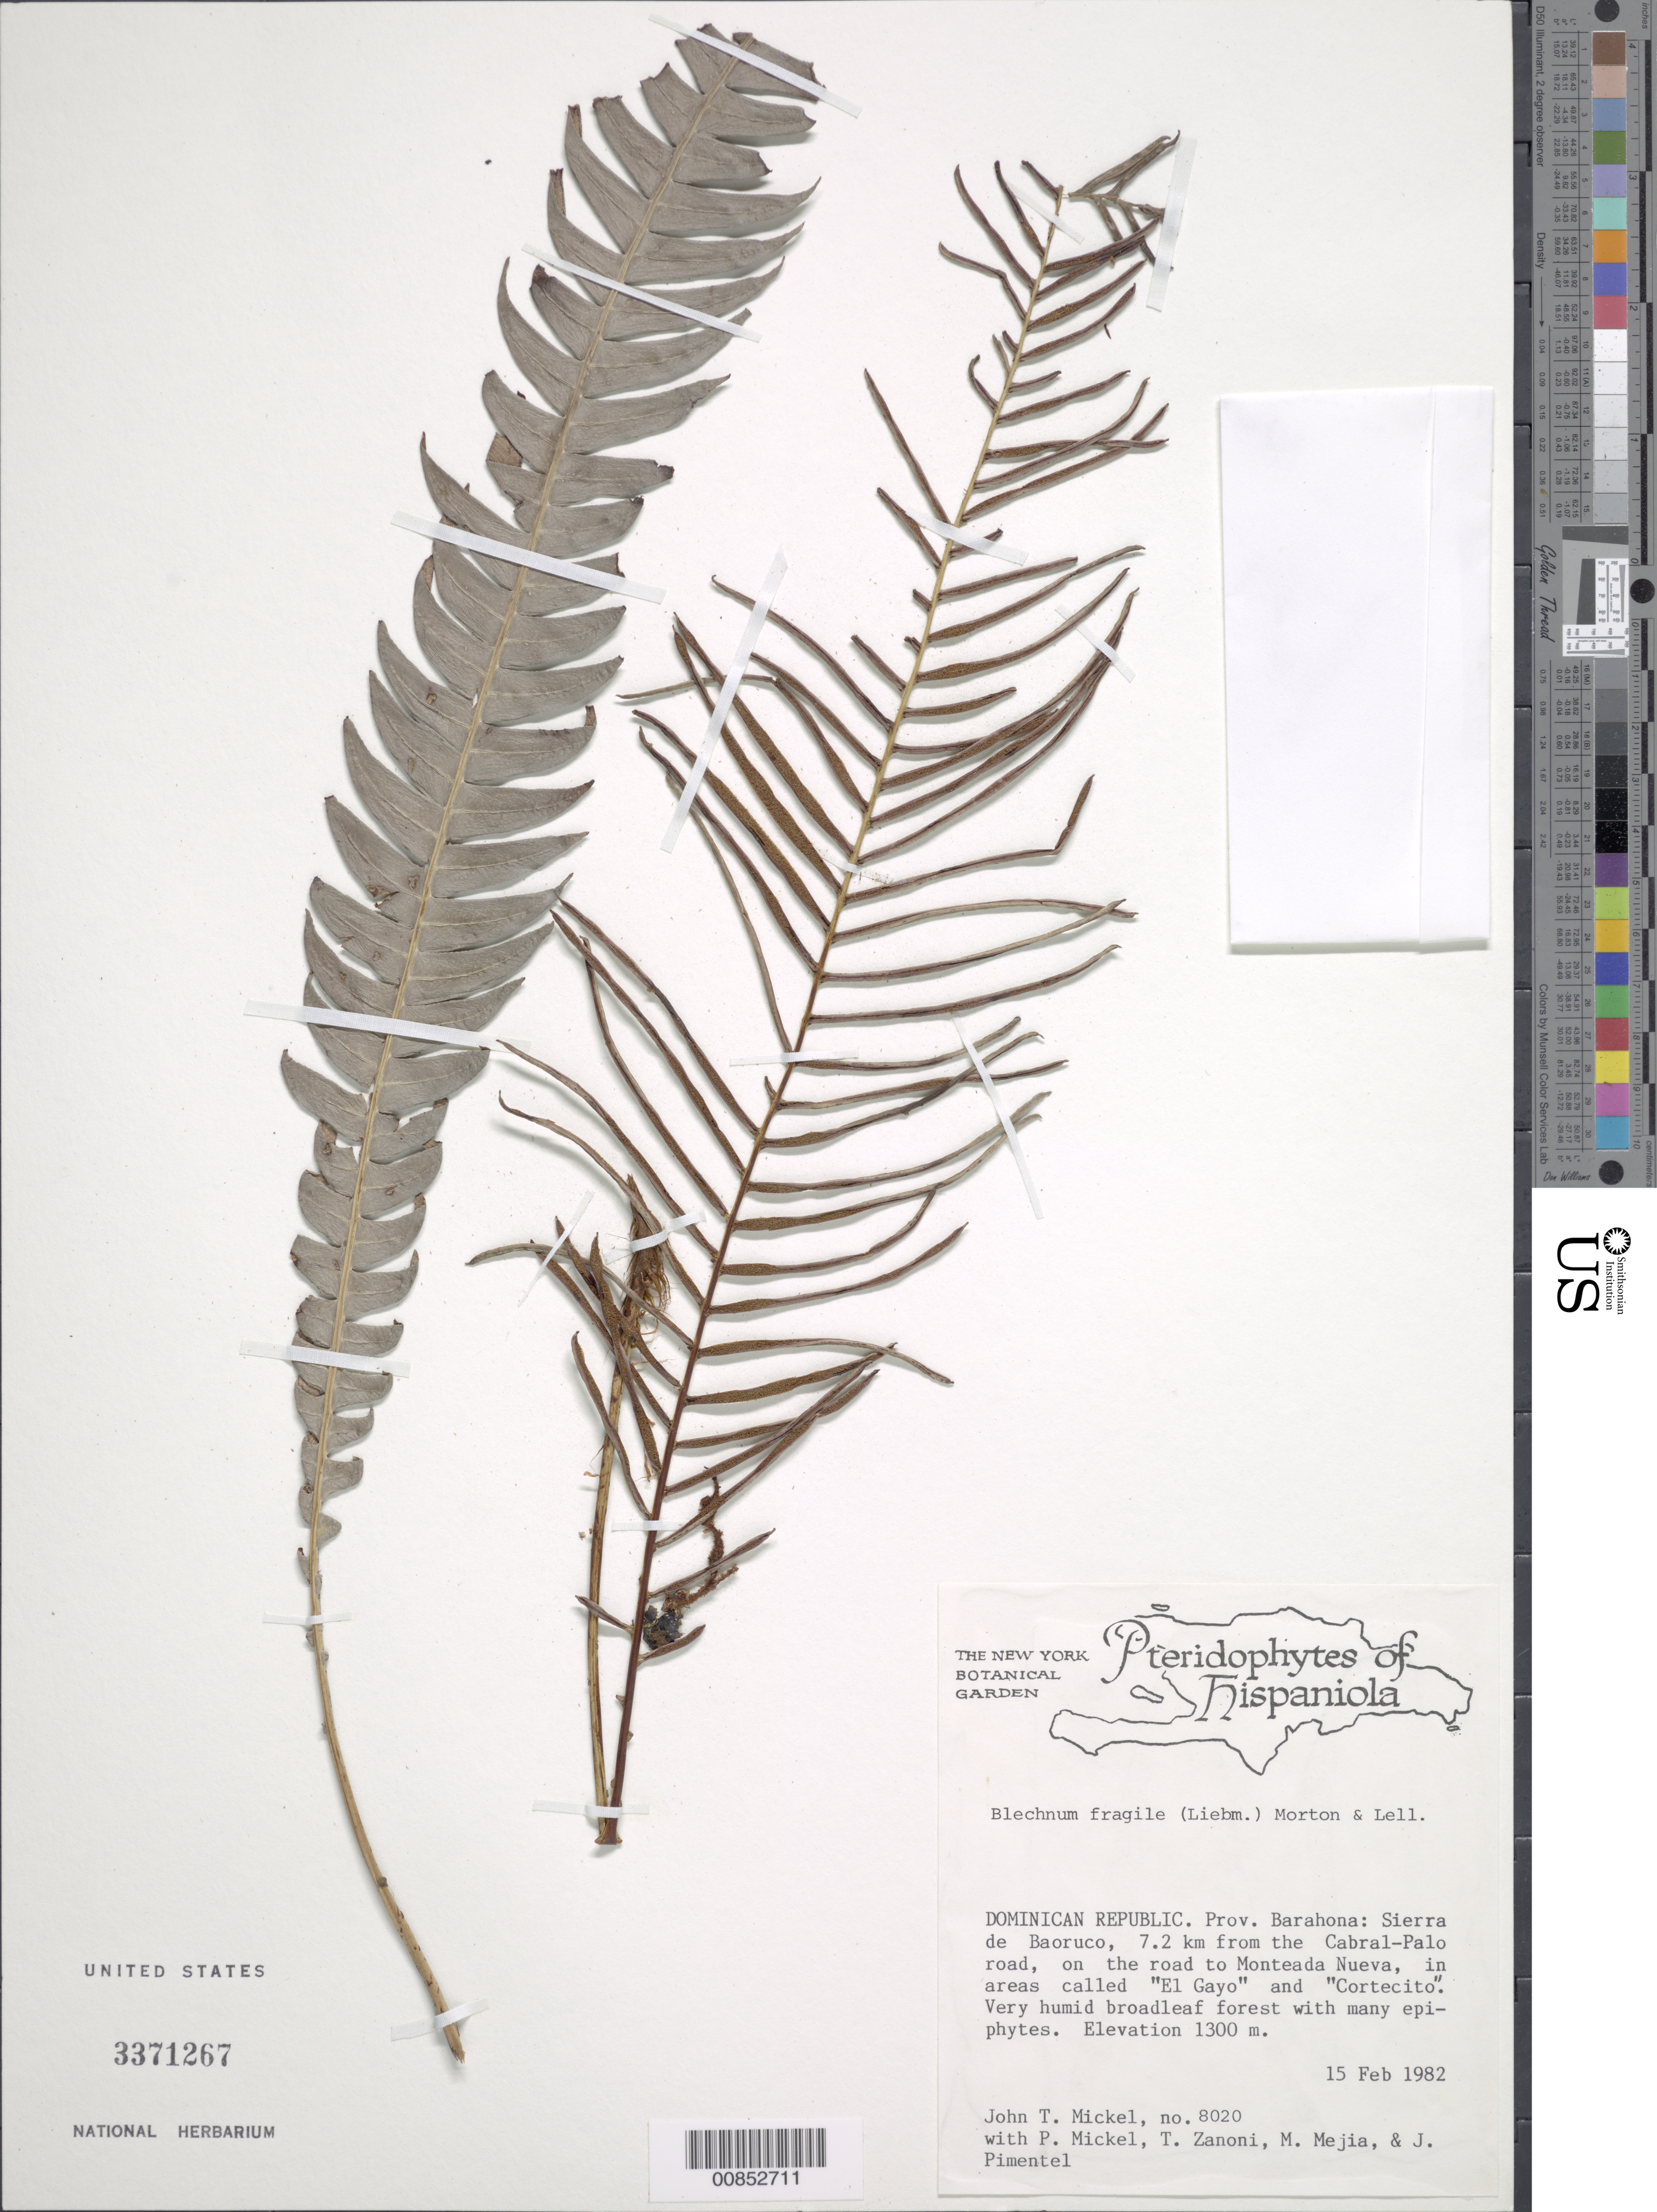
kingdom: Plantae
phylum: Tracheophyta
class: Polypodiopsida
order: Polypodiales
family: Blechnaceae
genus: Blechnum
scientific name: Blechnum fragile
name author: (Liebm.) C.V. Morton & Lellinger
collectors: J. T. Mickel, P. Mickel, T. A. Zanoni, M. Mejia & J. Pimentel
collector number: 8020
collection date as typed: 15 Feb 1982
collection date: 1982-02-15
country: Dominican Republic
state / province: Barahona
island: Hispaniola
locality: Sierra de Baoruco, 7.2 km from Cabral-Palo road, on road to Monteada Nueva, area call "El Gayo" and "Cortecito"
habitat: Very humid broadleaf forest with many epiphytes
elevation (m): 1300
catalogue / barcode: US 3371267